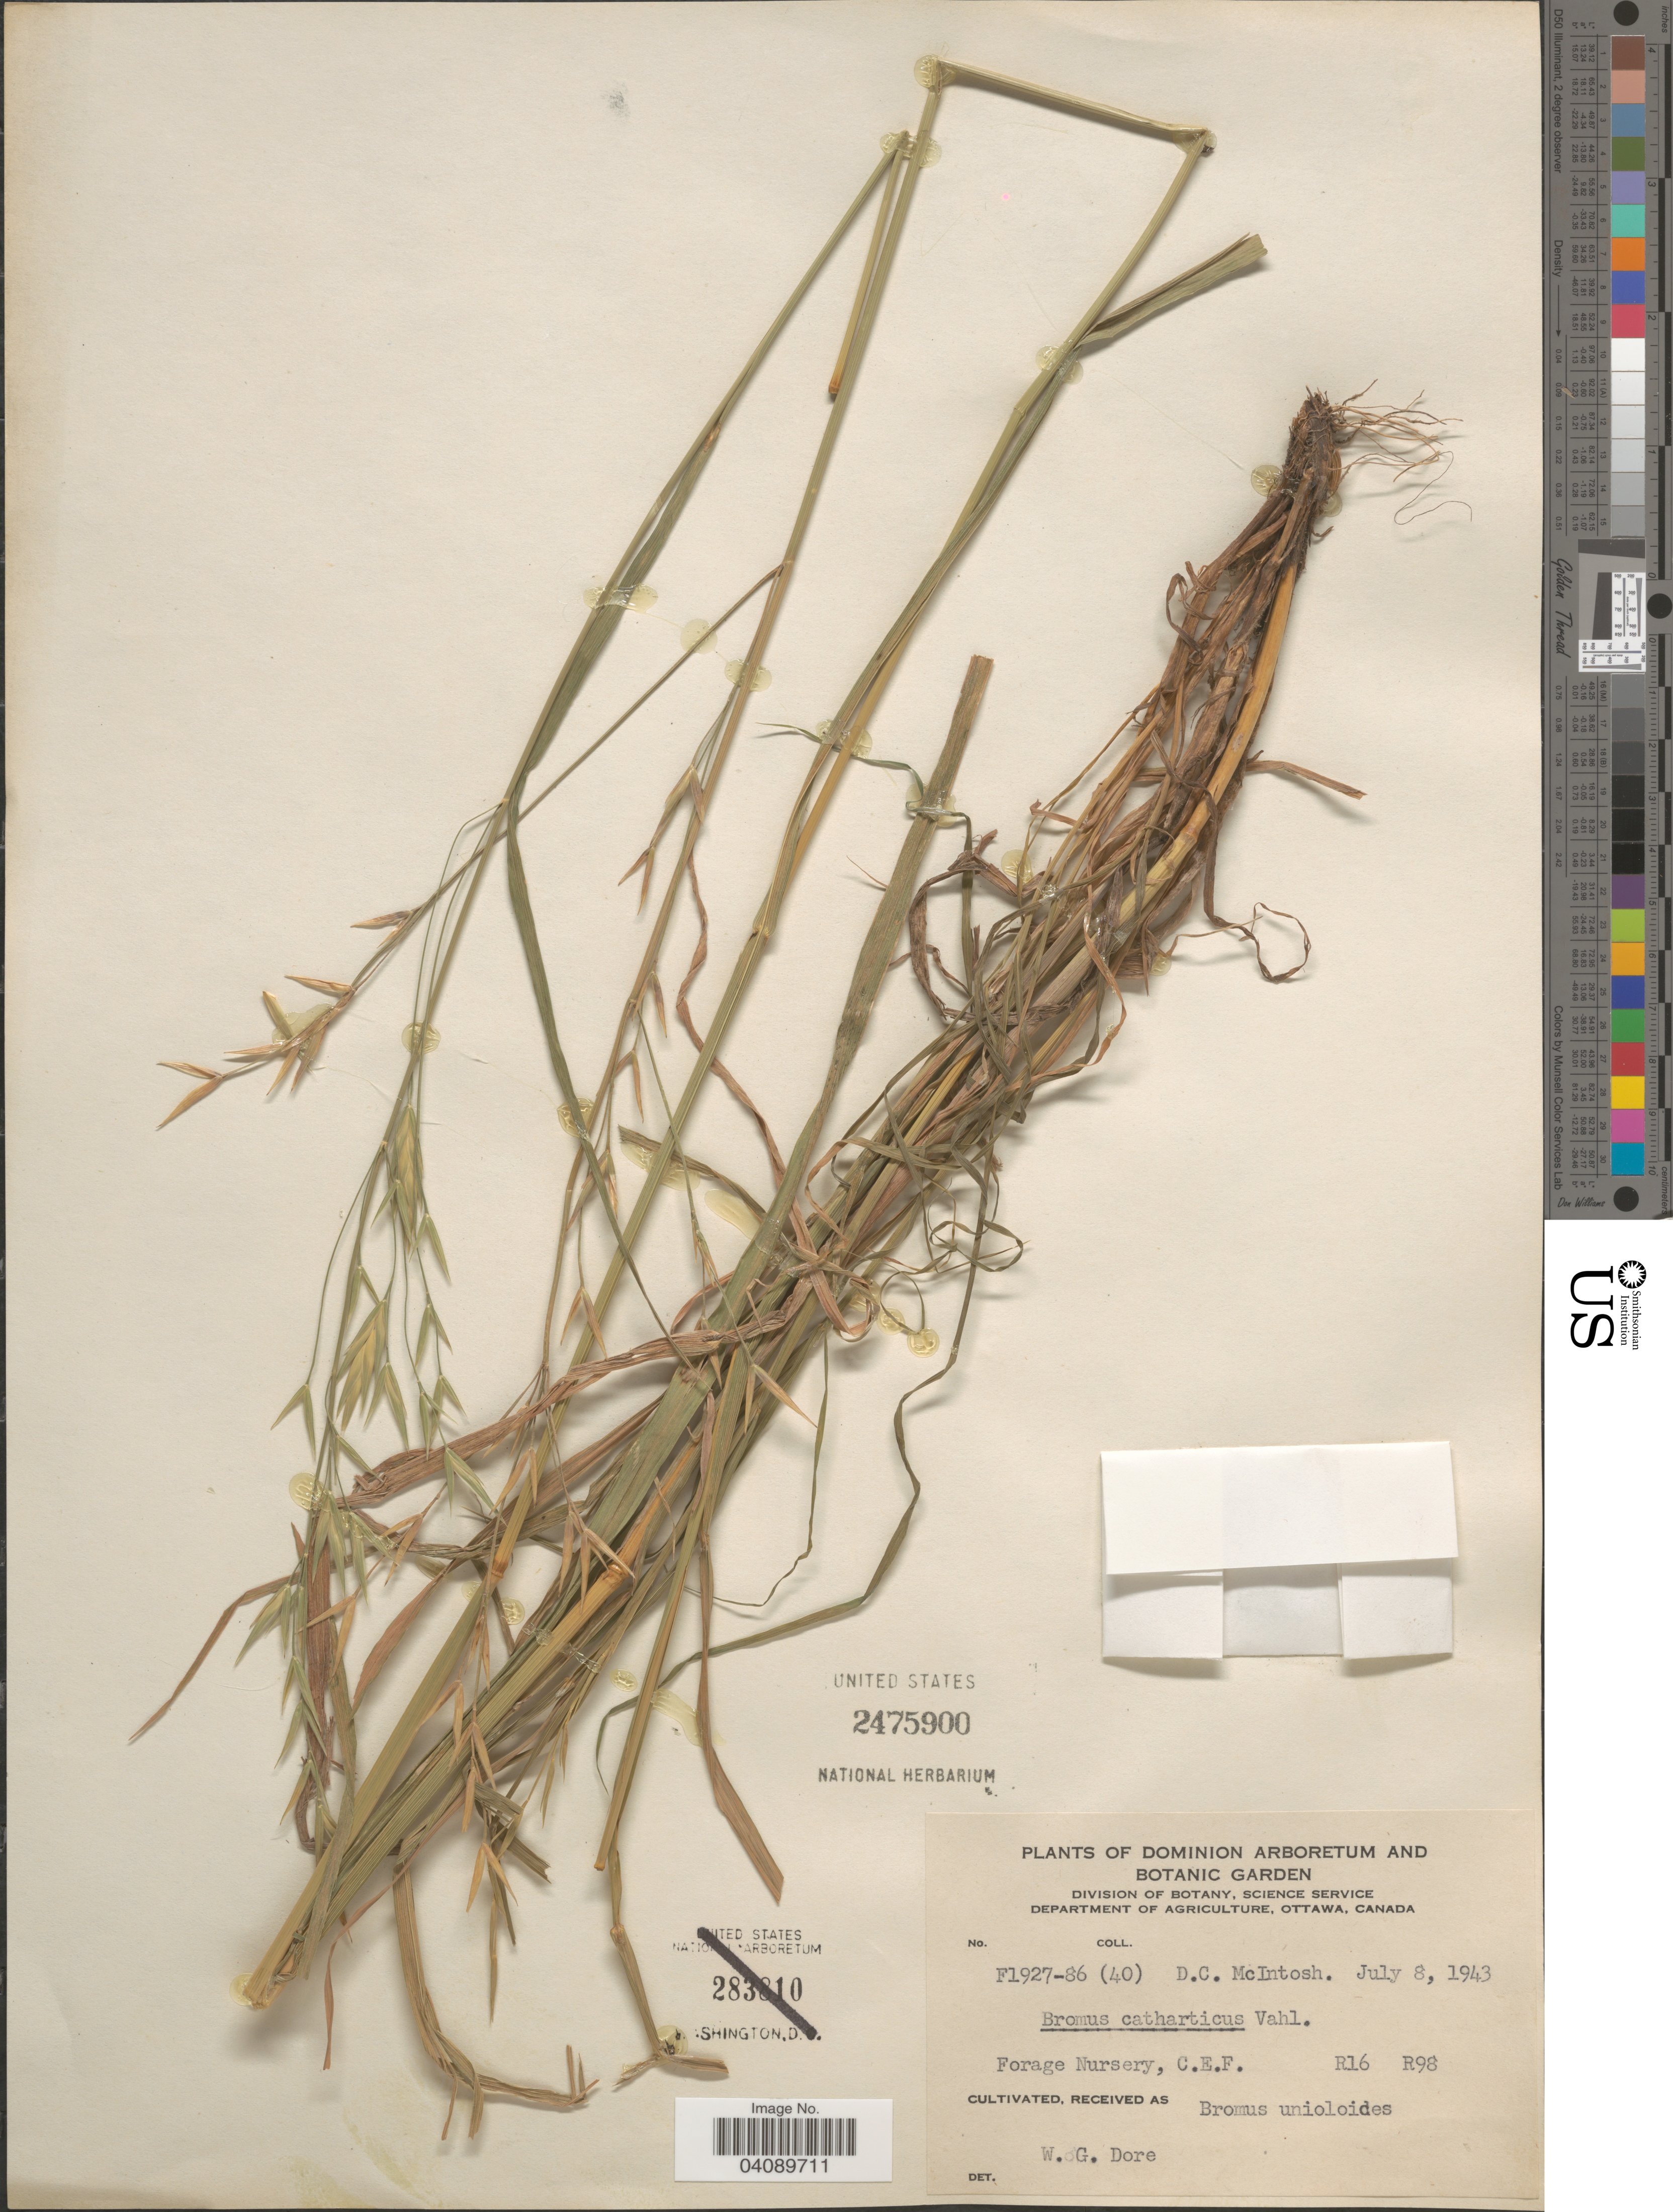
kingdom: Plantae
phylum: Tracheophyta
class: Liliopsida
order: Poales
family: Poaceae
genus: Bromus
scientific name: Bromus catharticus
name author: Vahl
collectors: D. McIntosh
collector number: F1927-86(40)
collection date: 1943-07-08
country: Canada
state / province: Ontario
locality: Dominion Arboretum and Botanic Garden. Forage Nursery, C.E.F. R16 R98.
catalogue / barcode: US 2475900